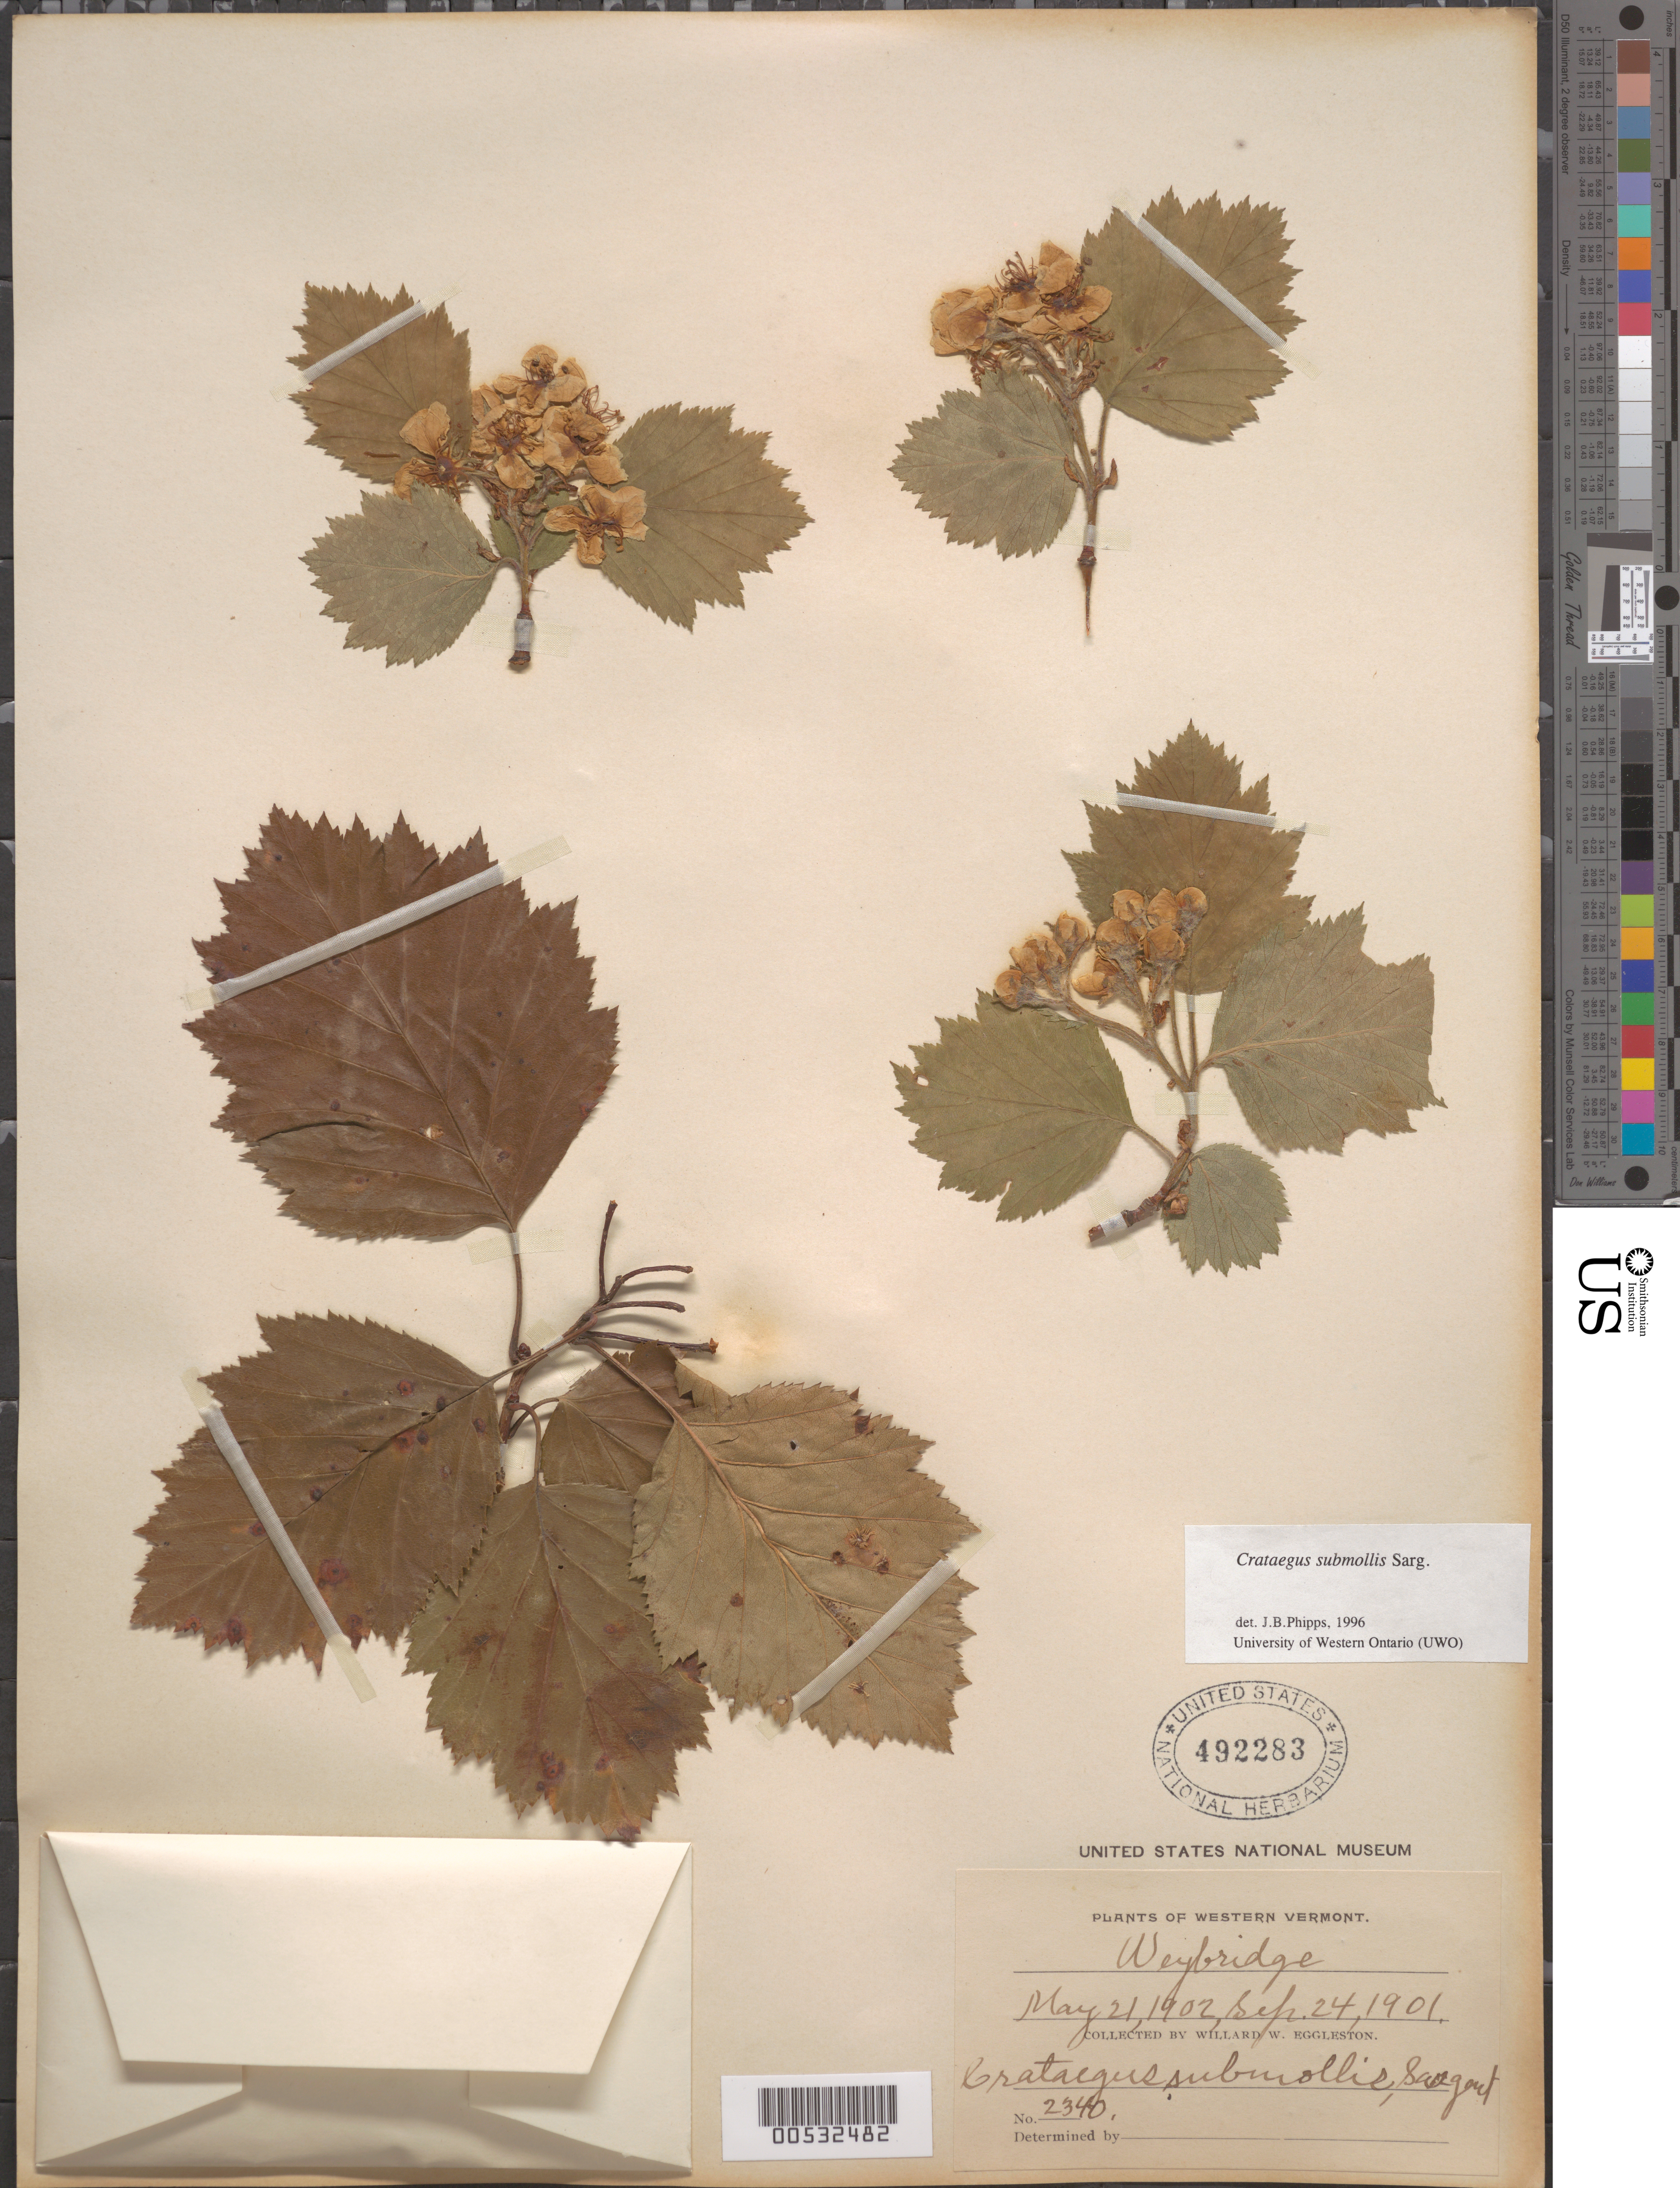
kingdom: Plantae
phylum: Tracheophyta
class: Magnoliopsida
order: Rosales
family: Rosaceae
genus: Crataegus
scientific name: Crataegus submollis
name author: Sarg.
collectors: W. W. Eggleston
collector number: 2340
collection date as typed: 24 Sep 1901 and 21 May 1902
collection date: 1901-09-24,1902-05-21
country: United States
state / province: Vermont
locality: Weybridge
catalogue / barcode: US 492283